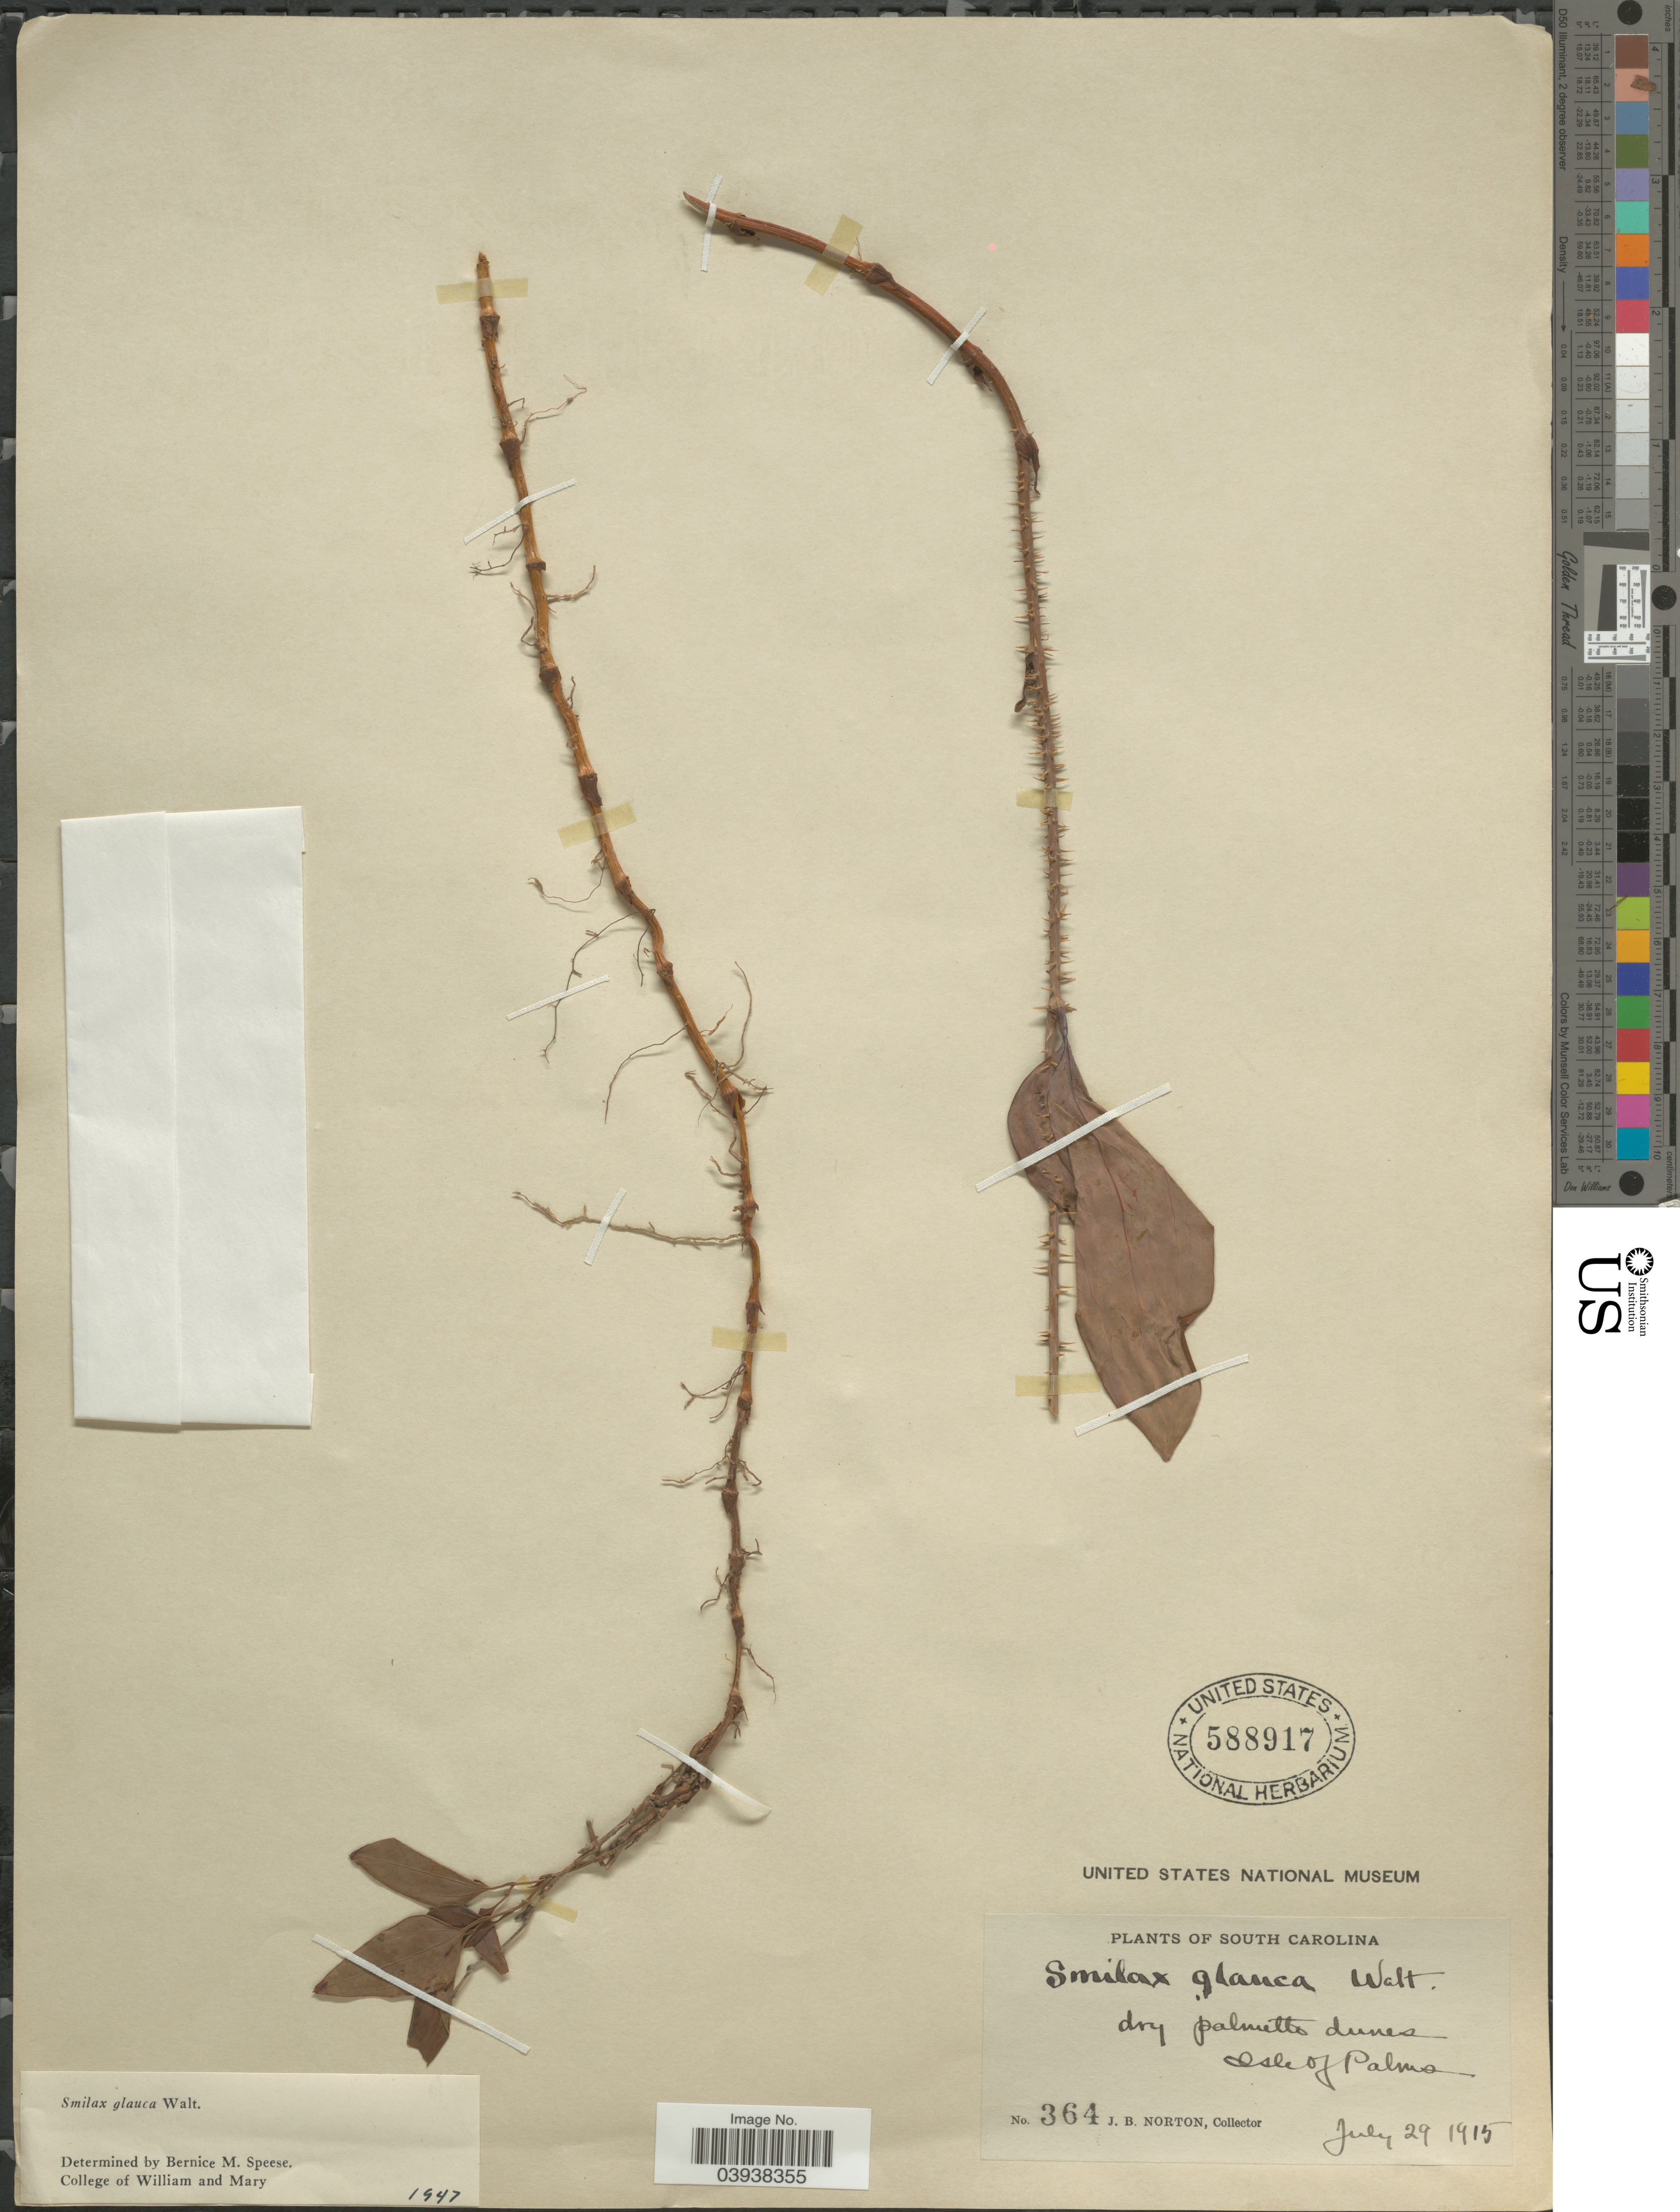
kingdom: Plantae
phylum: Tracheophyta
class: Liliopsida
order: Liliales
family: Smilacaceae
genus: Smilax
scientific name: Smilax glauca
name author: Walter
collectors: J. B. Norton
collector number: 364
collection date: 1915-07-29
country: United States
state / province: South Carolina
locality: Isle of Palms.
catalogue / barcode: US 588917